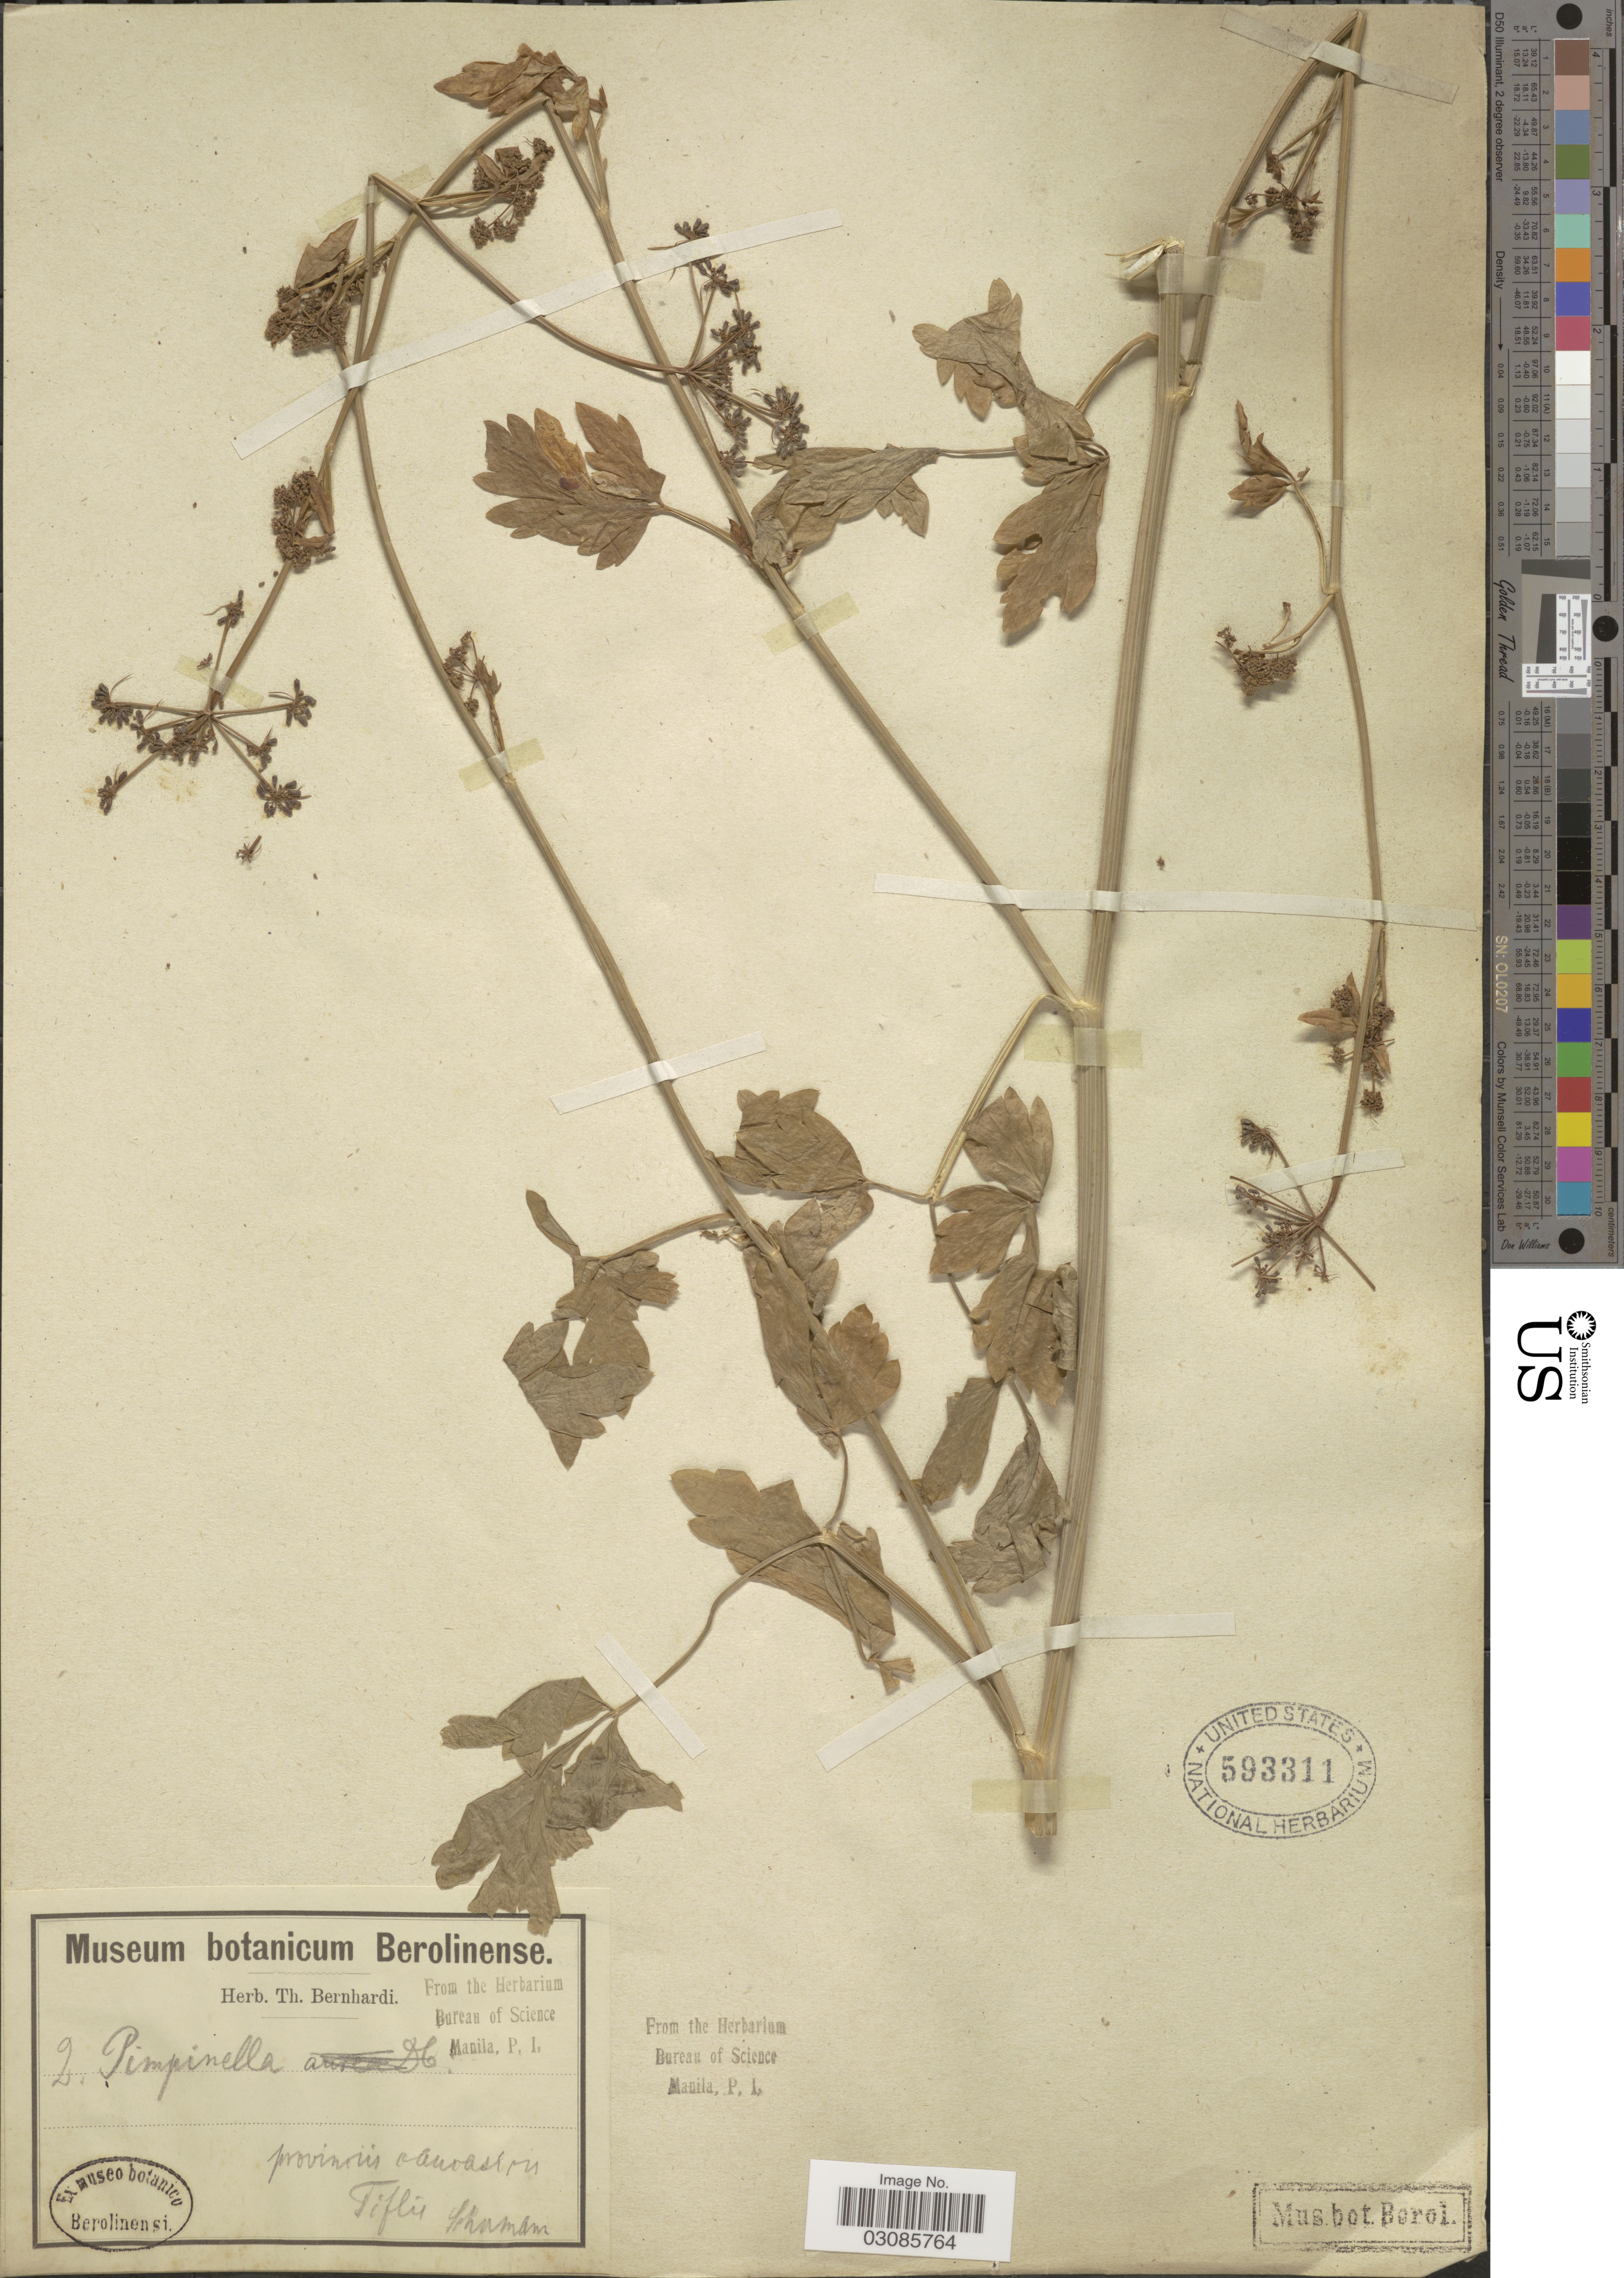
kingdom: Plantae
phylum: Tracheophyta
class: Magnoliopsida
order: Apiales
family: Apiaceae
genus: Pimpinella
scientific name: Pimpinella sp.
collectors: -. Lehmann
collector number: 2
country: Georgia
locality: Provincia Caucascus, Tiflis.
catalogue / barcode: US 593311